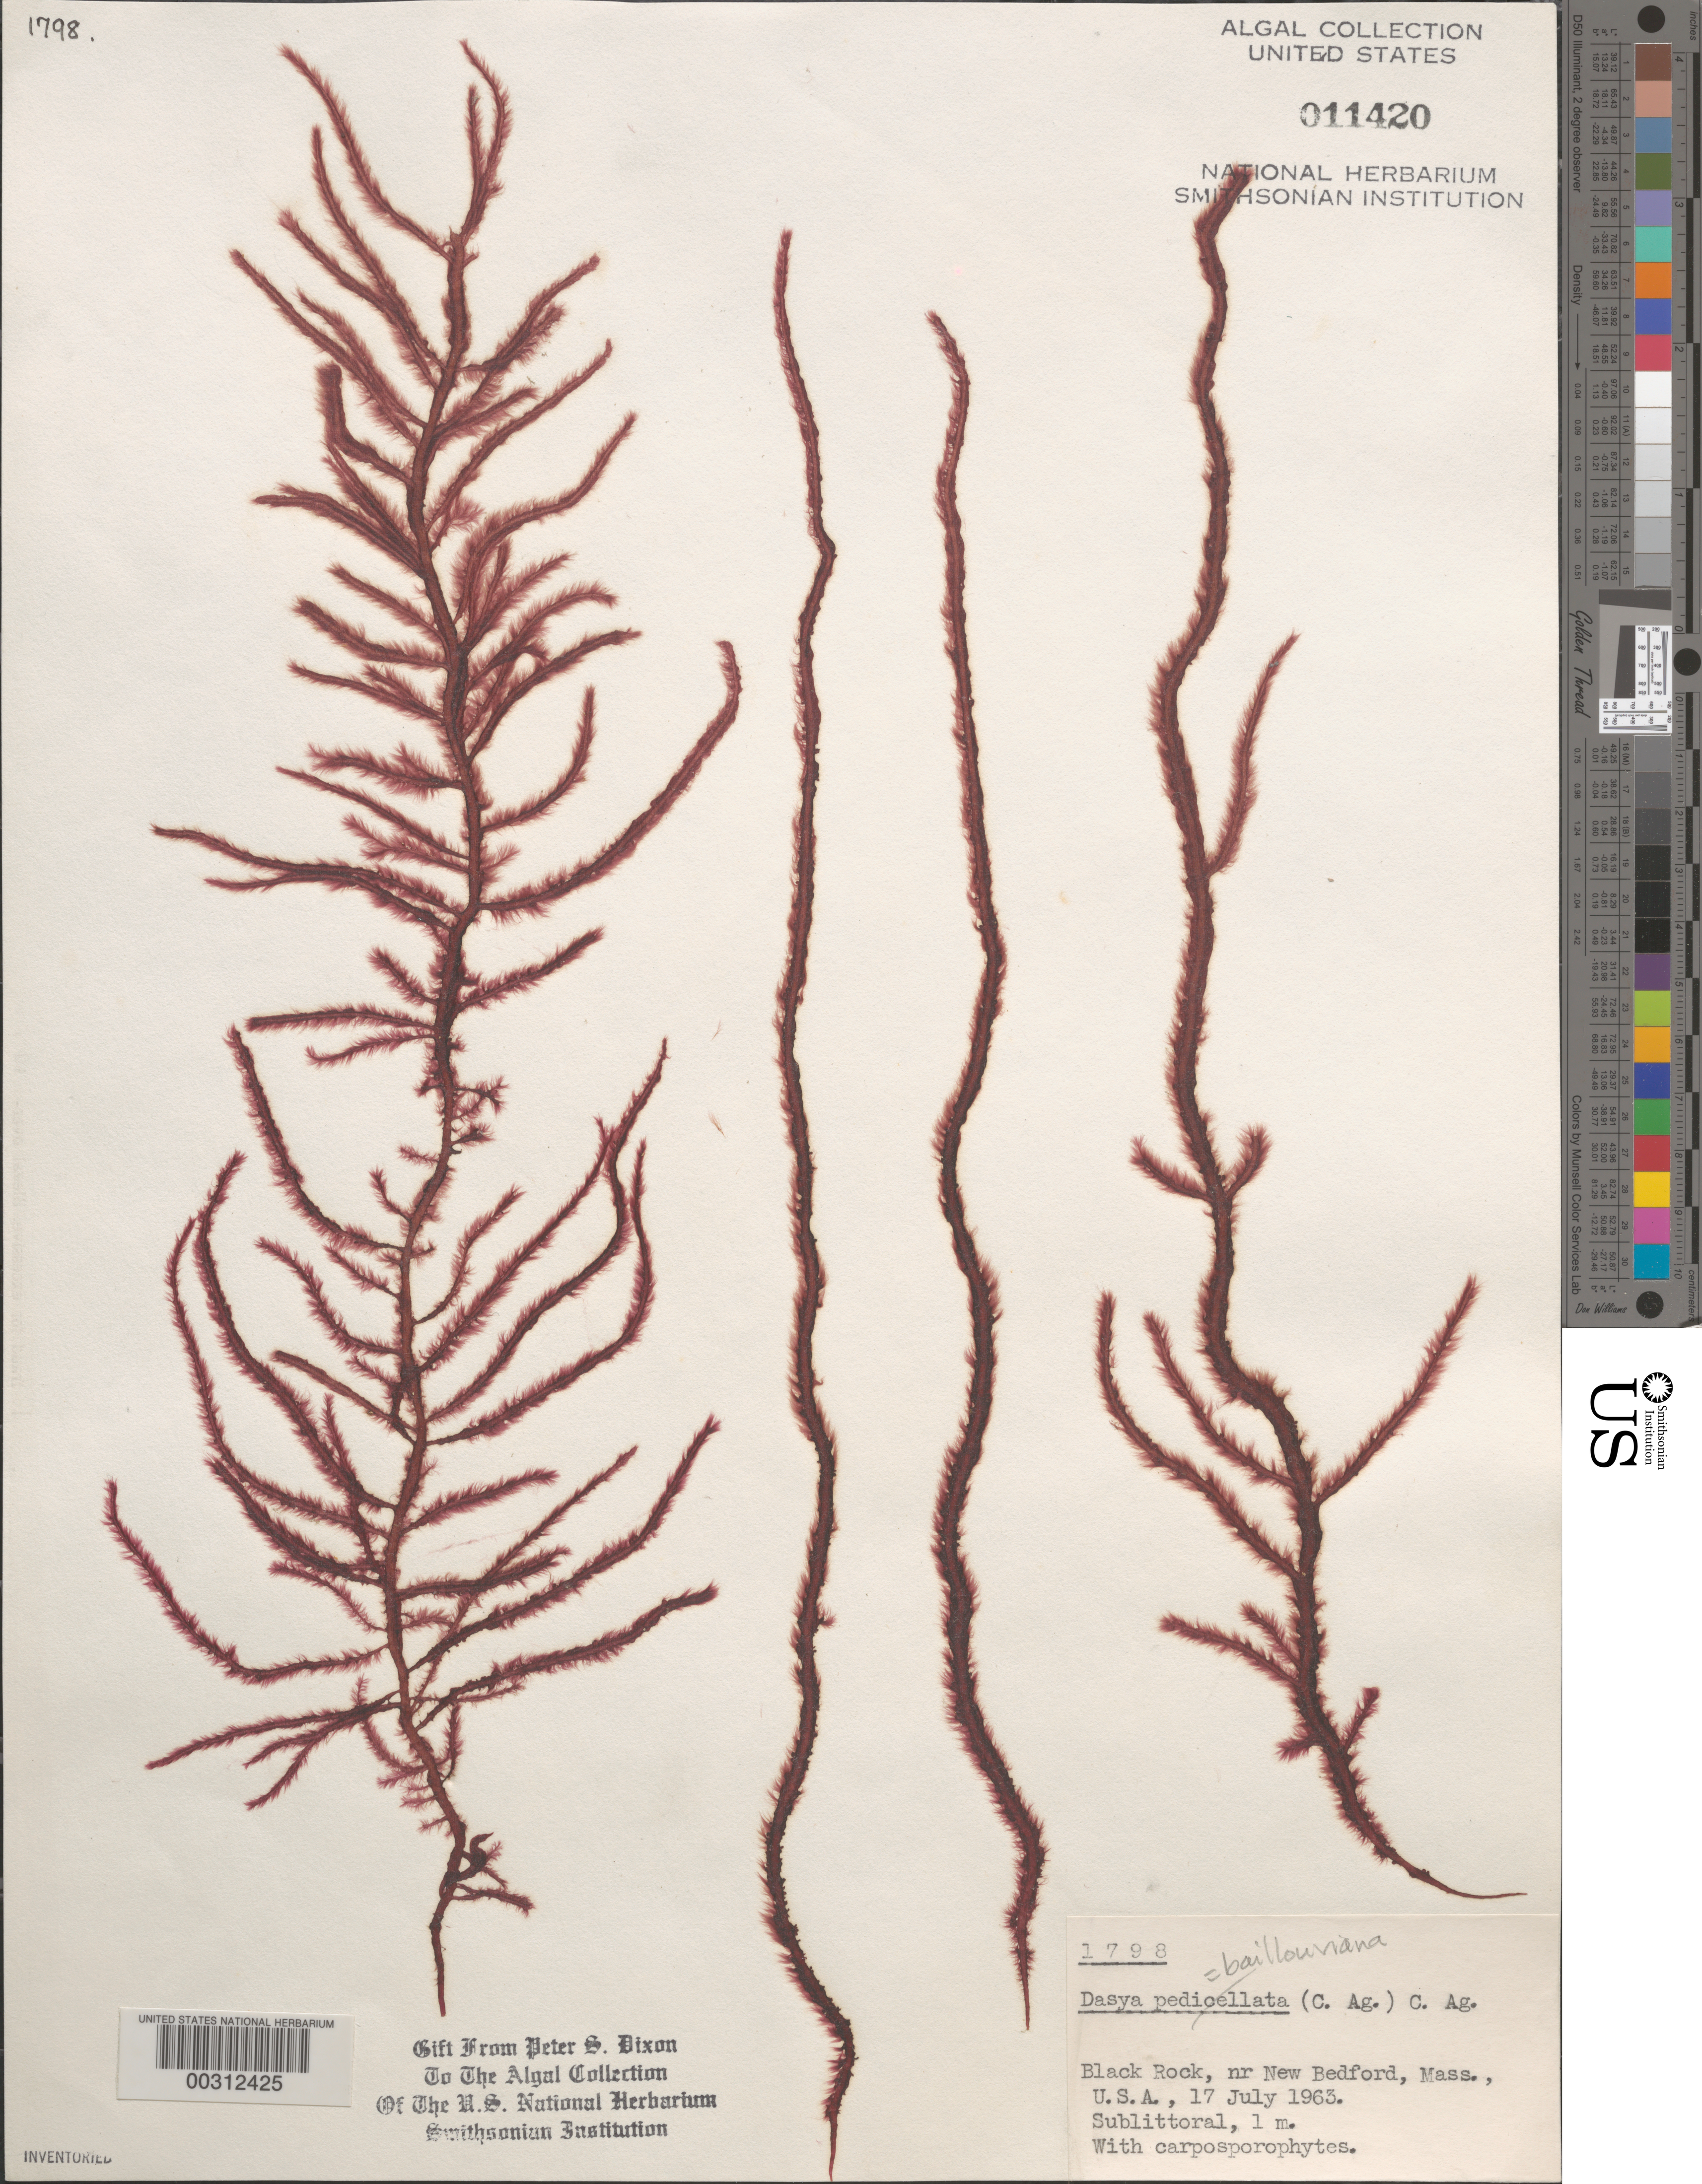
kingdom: Plantae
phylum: Rhodophyta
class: Florideophyceae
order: Ceramiales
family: Dasyaceae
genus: Dasya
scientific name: Dasya pedicellata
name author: (C. Agardh) C. Agardh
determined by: Algae name updating Project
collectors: P. S. Dixon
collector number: PSD 1798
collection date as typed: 17 Jul 1963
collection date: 1963-07-17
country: United States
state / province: Massachusetts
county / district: Bristol County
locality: Black Rock, near New Bedford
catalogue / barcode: US 11420